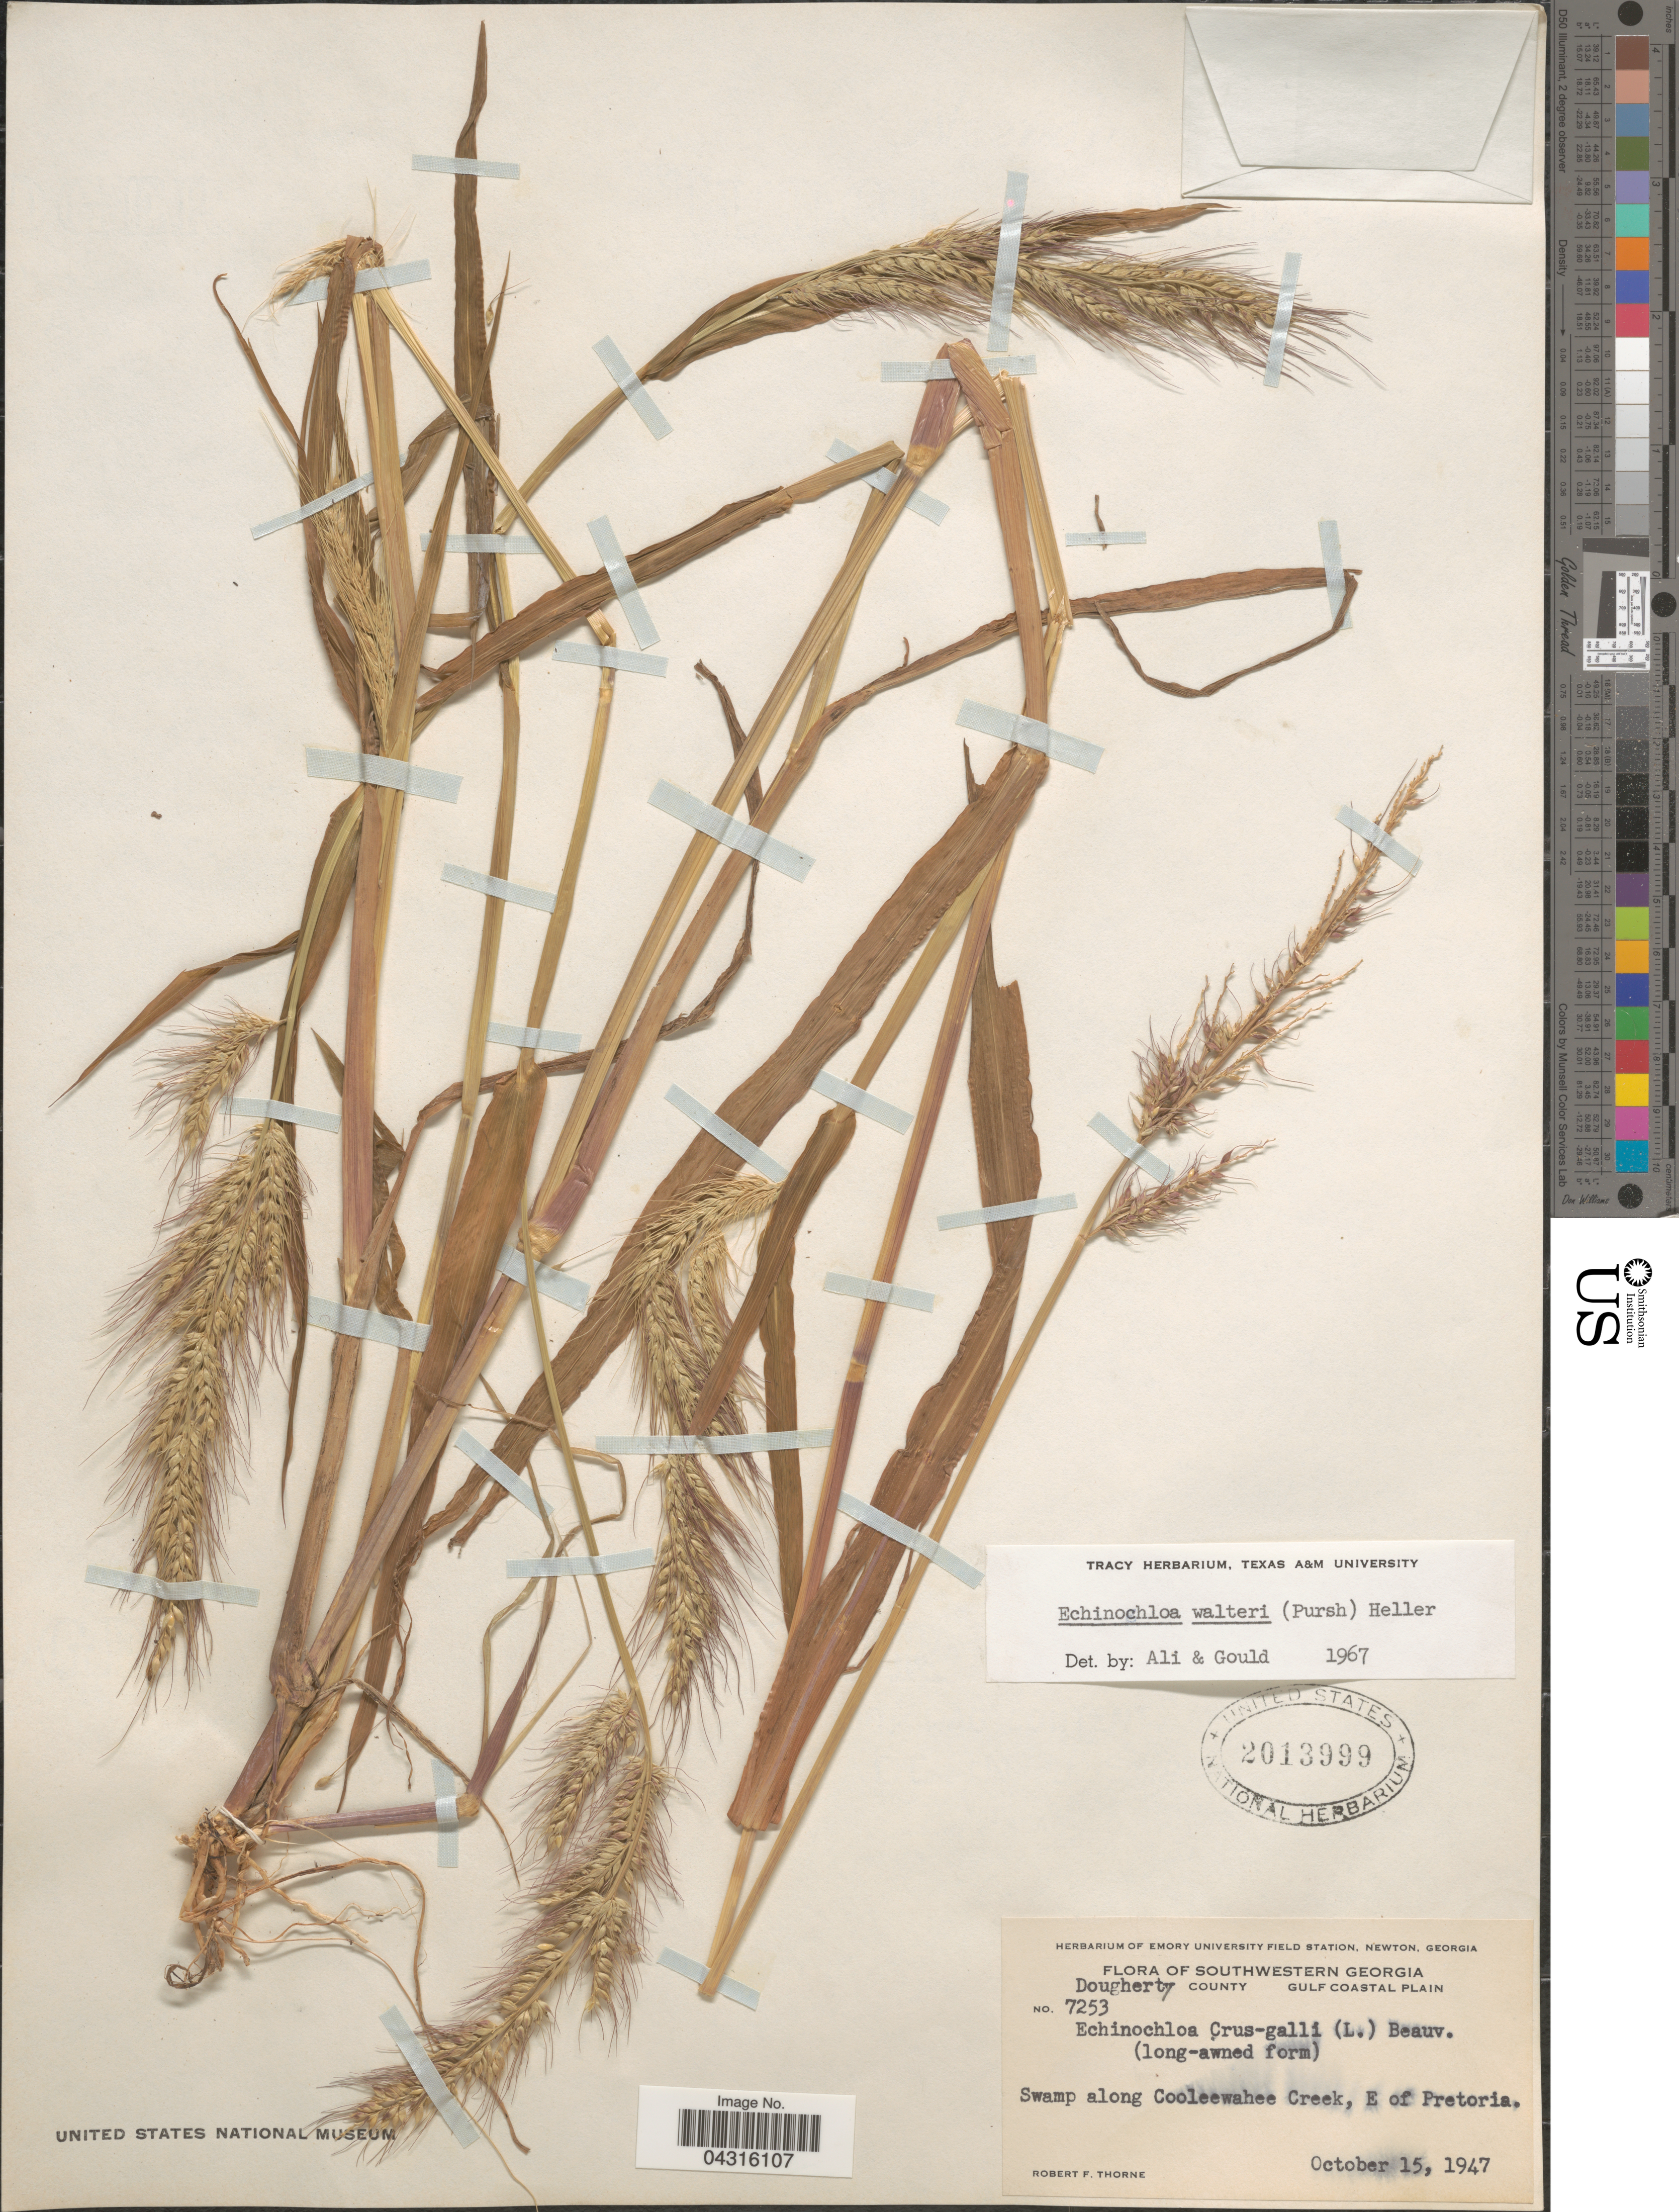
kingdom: Plantae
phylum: Tracheophyta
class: Liliopsida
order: Poales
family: Poaceae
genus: Echinochloa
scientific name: Echinochloa walteri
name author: (Pursh) A. Heller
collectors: R. F. Thorne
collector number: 7253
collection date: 1947-10-15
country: United States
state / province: Georgia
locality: Southwestern Georgia. Dougherty County. Gulf Coastal Plain. Swamp along Cooleewahee Creek, E of Pretoria.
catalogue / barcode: US 2013999